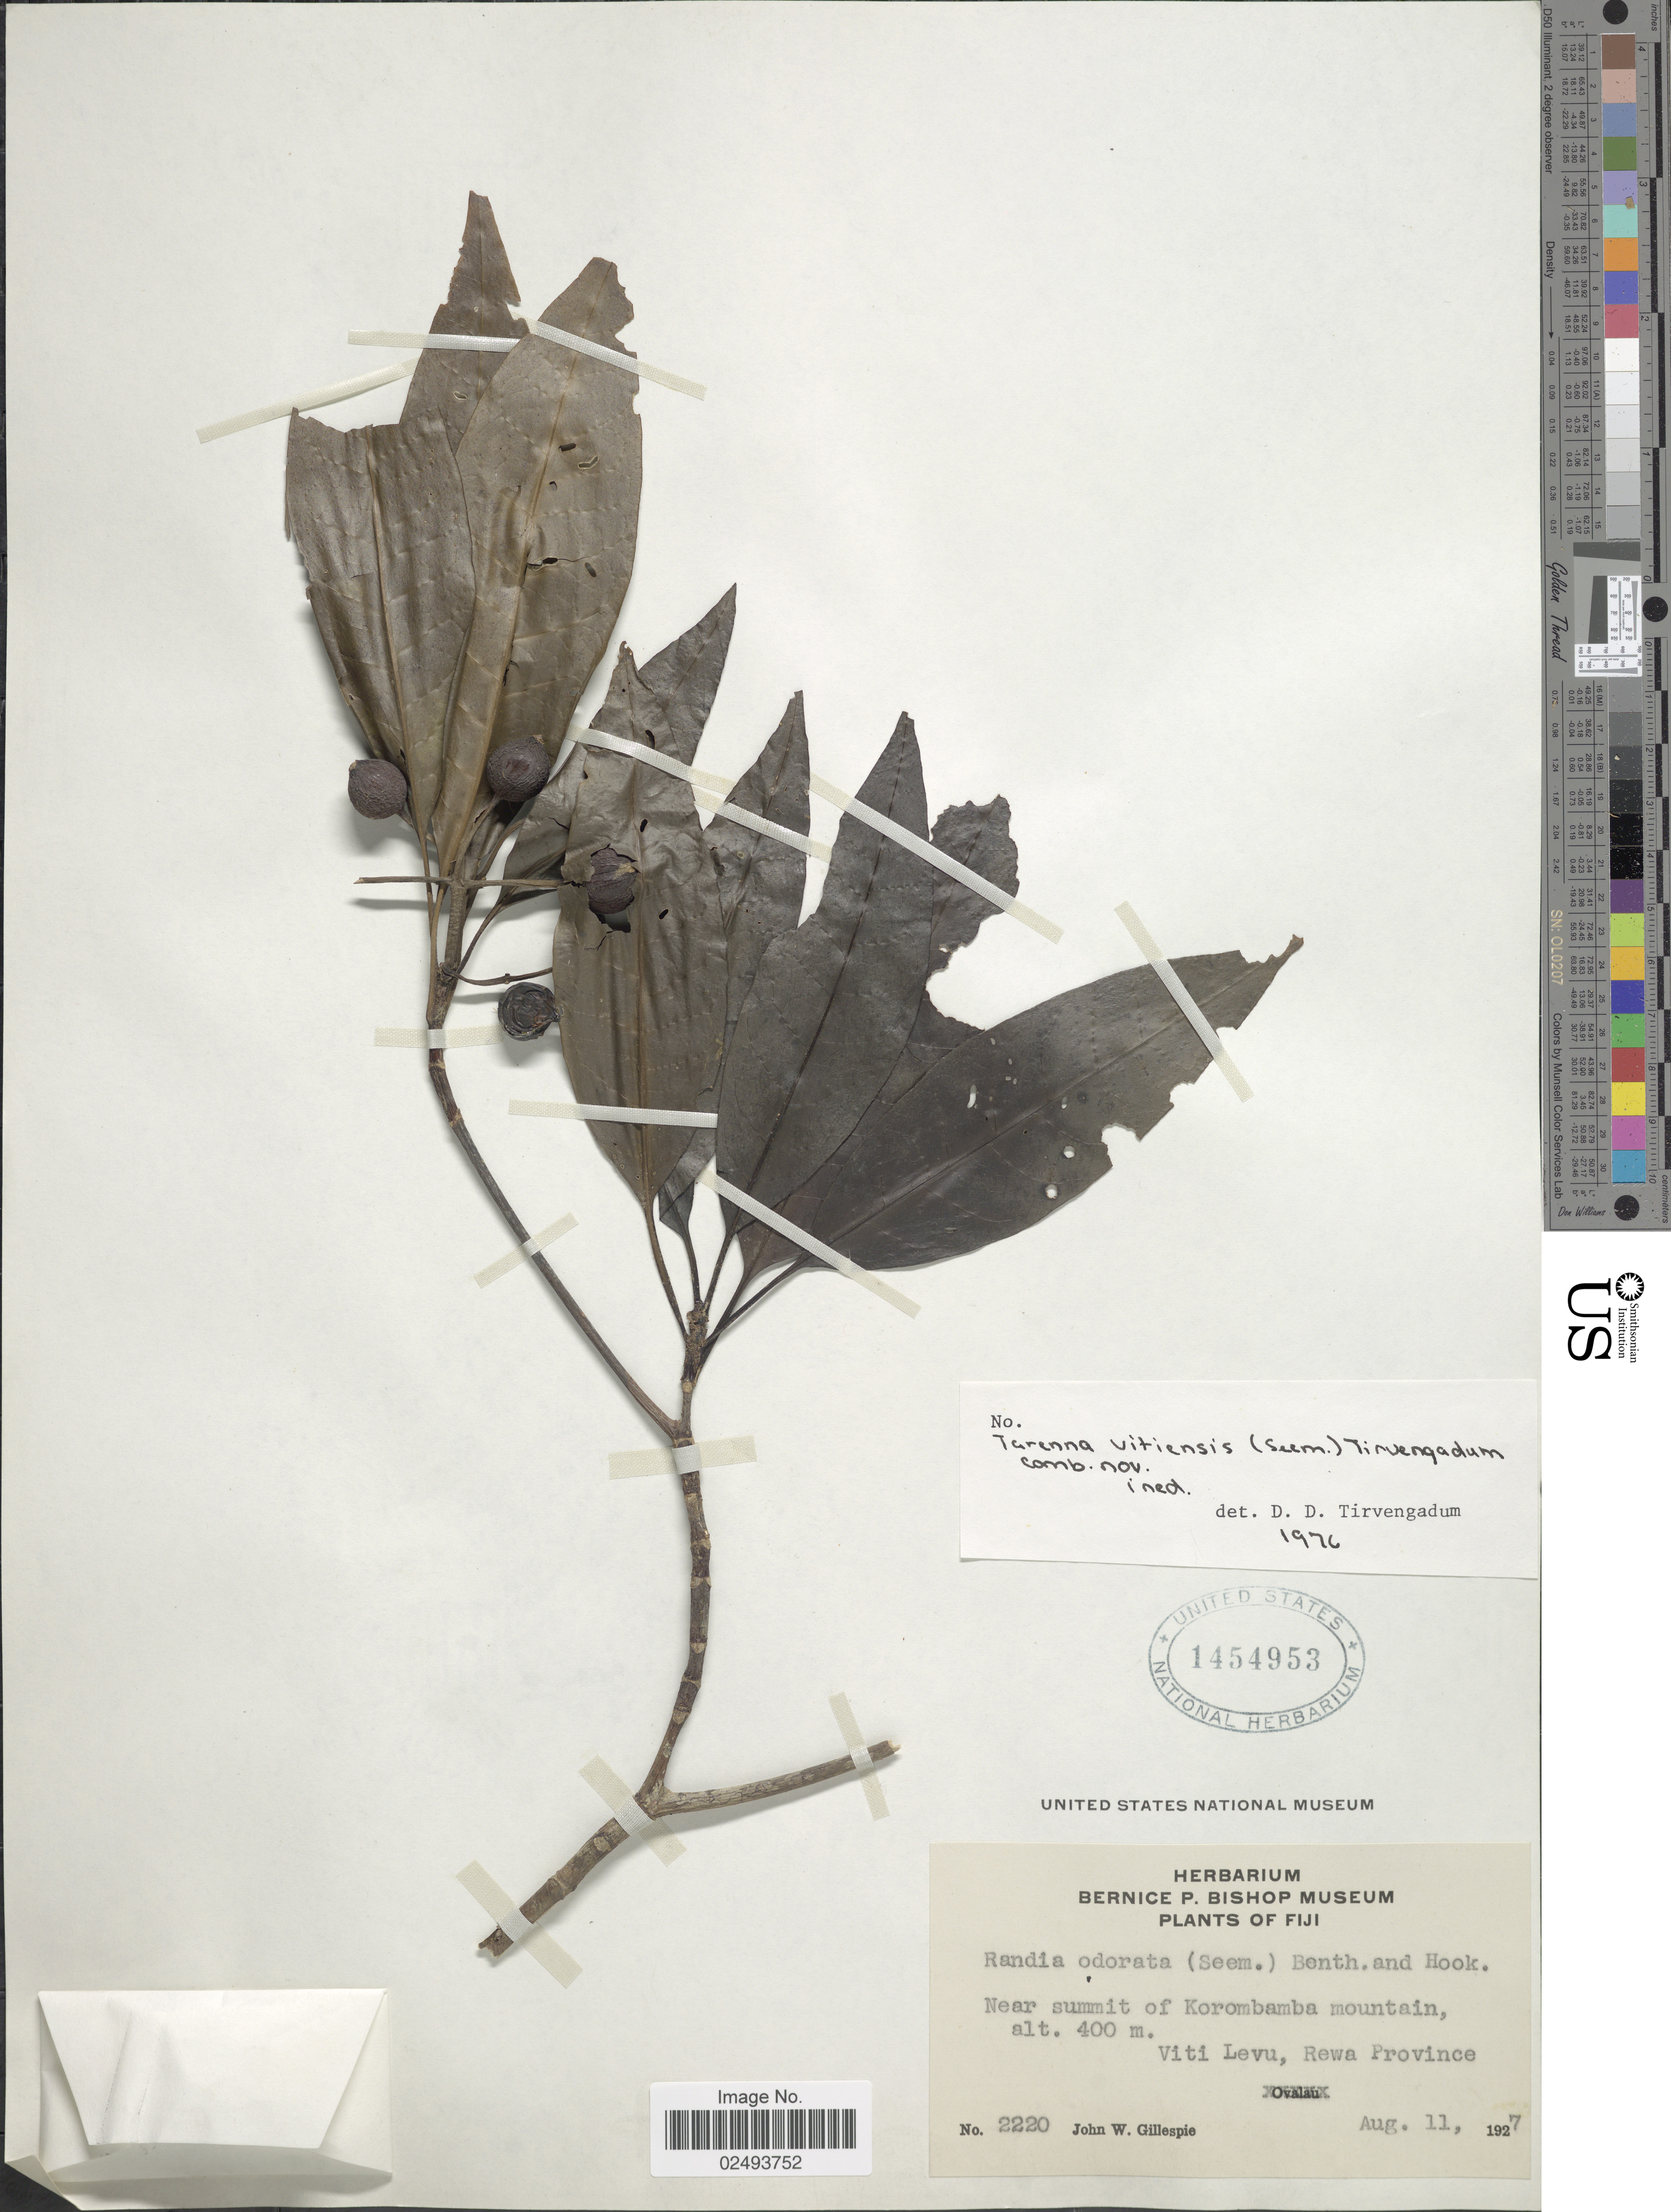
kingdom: Plantae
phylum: Tracheophyta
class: Magnoliopsida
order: Gentianales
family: Rubiaceae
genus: Tarenna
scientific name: Tarenna vitiensis (Seem.) Tirveng. comb. nov. ined.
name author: Craib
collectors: J. W. Gillespie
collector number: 2220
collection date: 1927-08-11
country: Fiji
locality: Near summit of Korombamba mountain, Viti Levu, Rewa Province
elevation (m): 400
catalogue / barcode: US 1454953